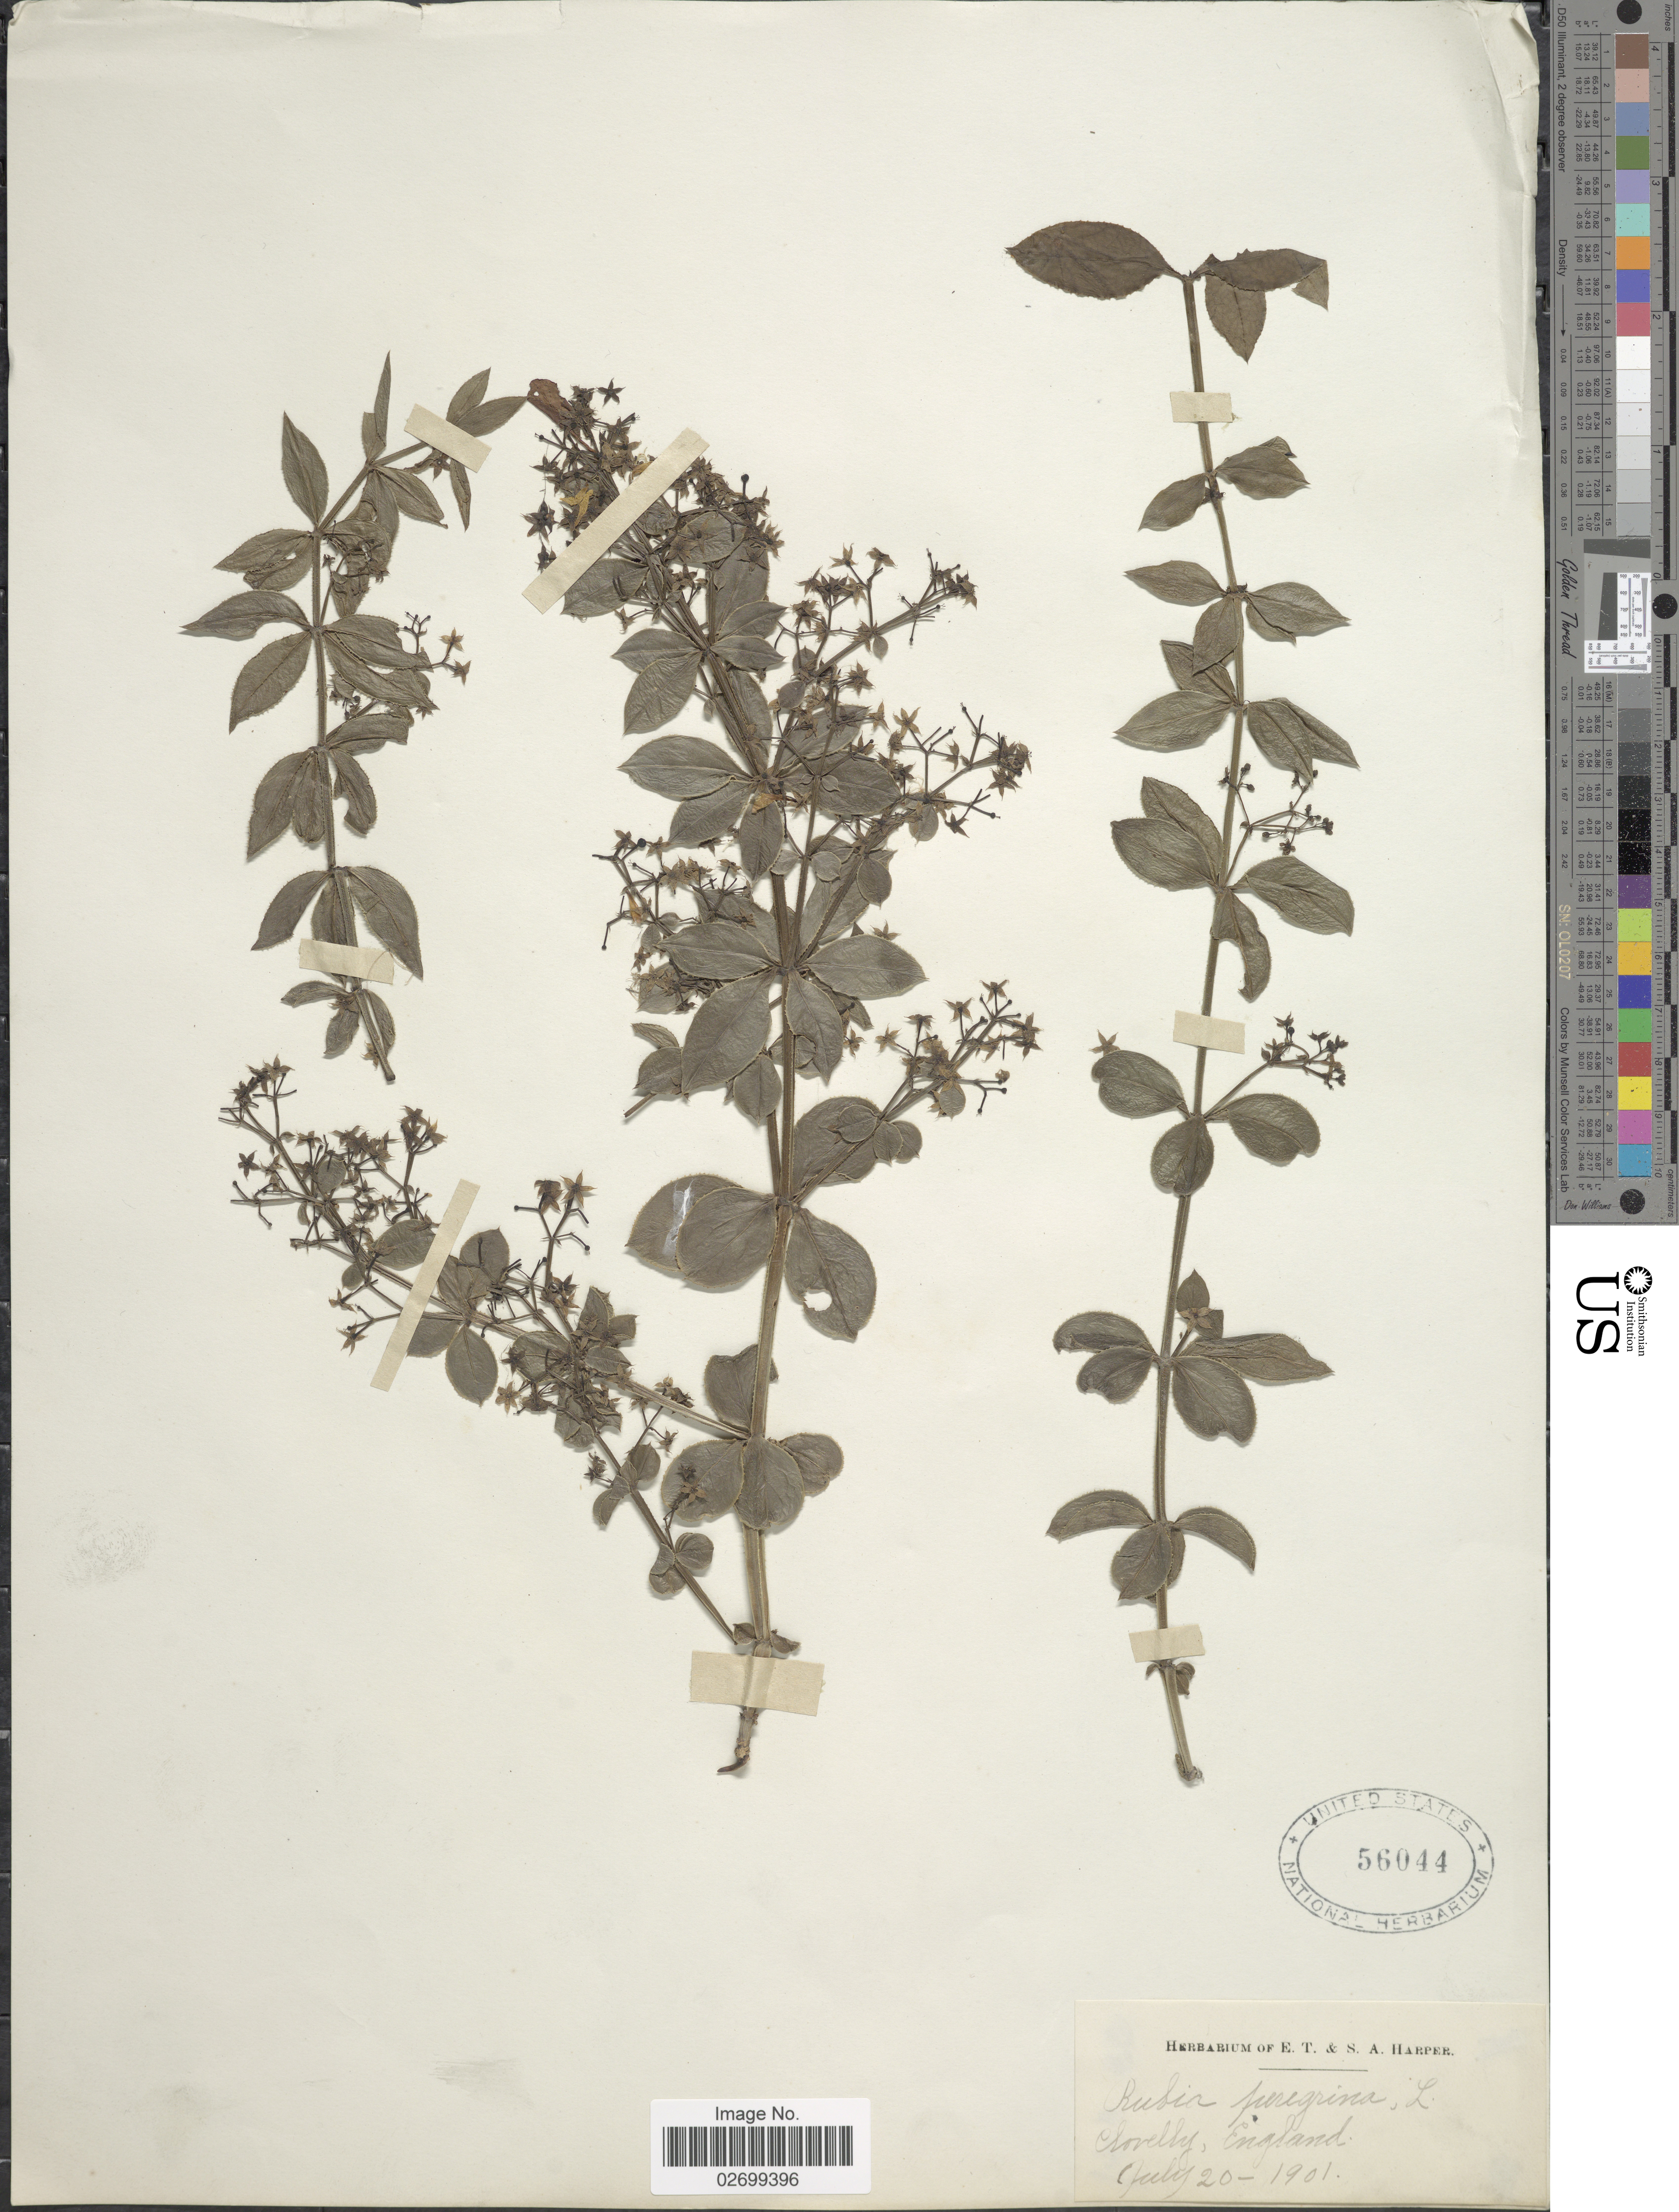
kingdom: Plantae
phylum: Tracheophyta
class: Magnoliopsida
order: Gentianales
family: Rubiaceae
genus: Rubia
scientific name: Rubia peregrina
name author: L.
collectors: ex herb. E. T. & S. A. Harper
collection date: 1901-07-20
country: United Kingdom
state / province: England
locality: Clovelly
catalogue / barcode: US 56044